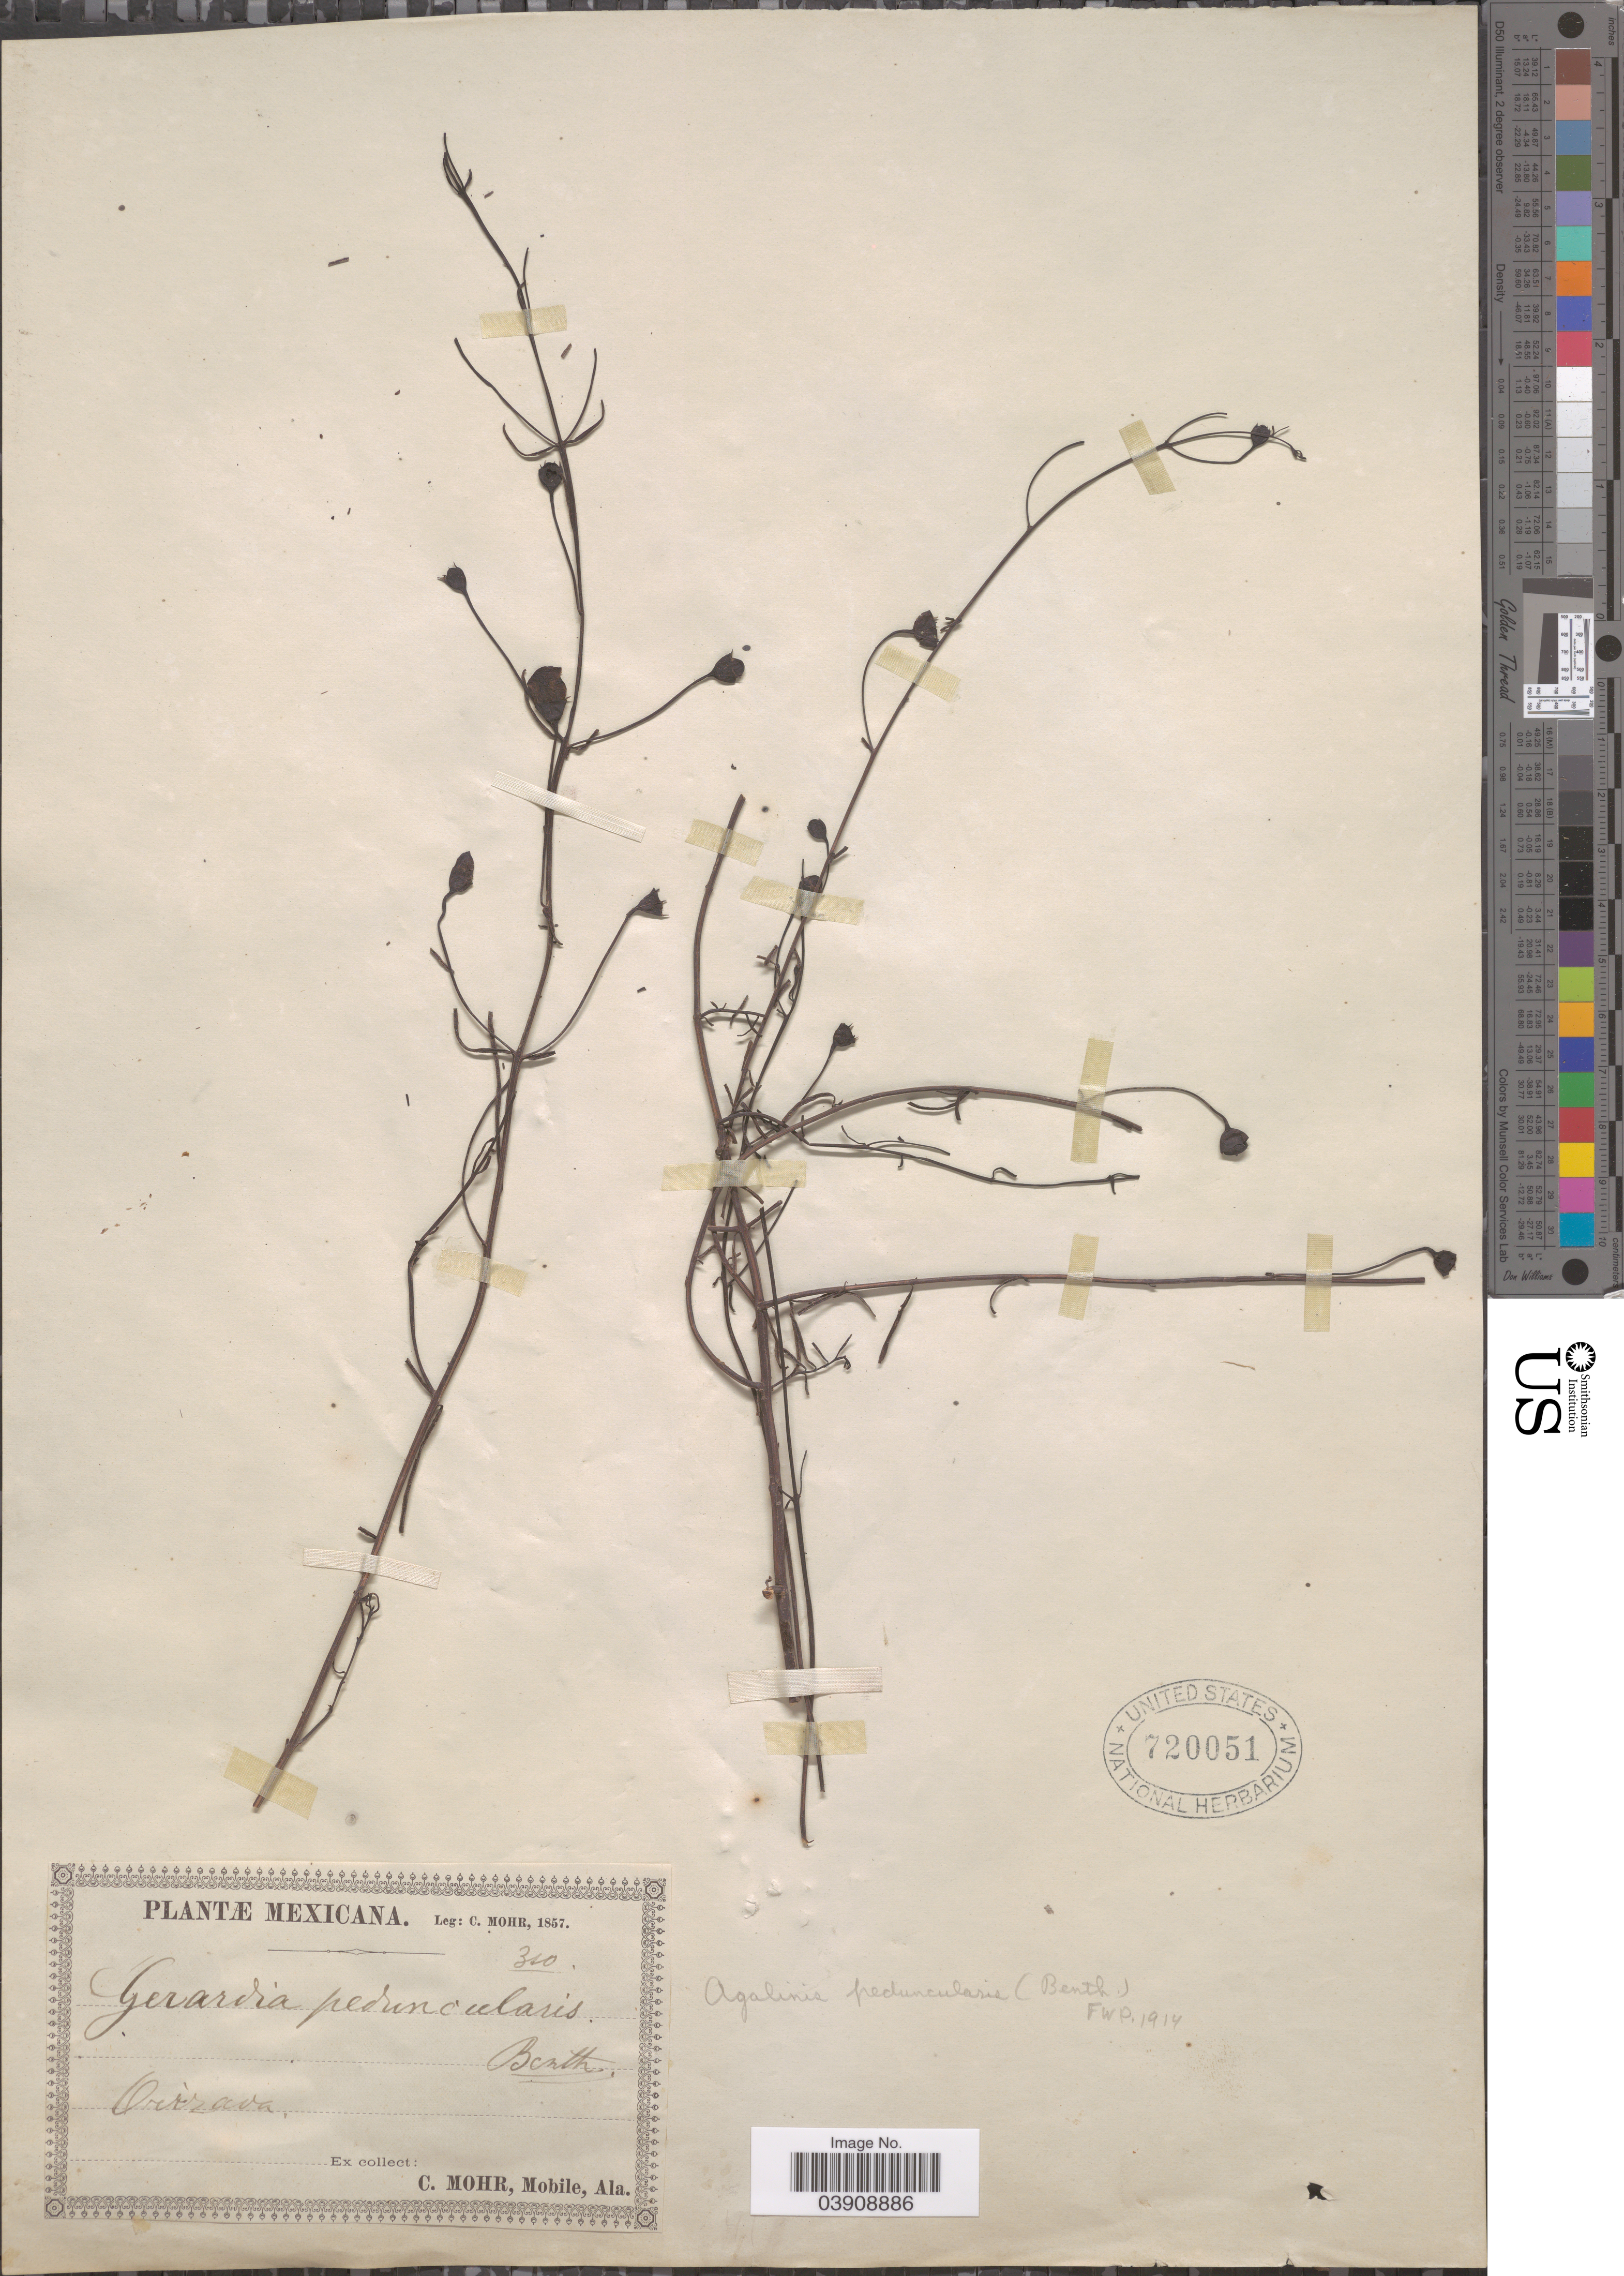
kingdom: Plantae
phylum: Tracheophyta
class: Magnoliopsida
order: Lamiales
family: Orobanchaceae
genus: Agalinis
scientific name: Agalinis peduncularis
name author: (Benth.) Pennell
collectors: C. T. Mohr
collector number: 310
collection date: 1857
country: Mexico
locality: Orizava.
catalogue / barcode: US 720051